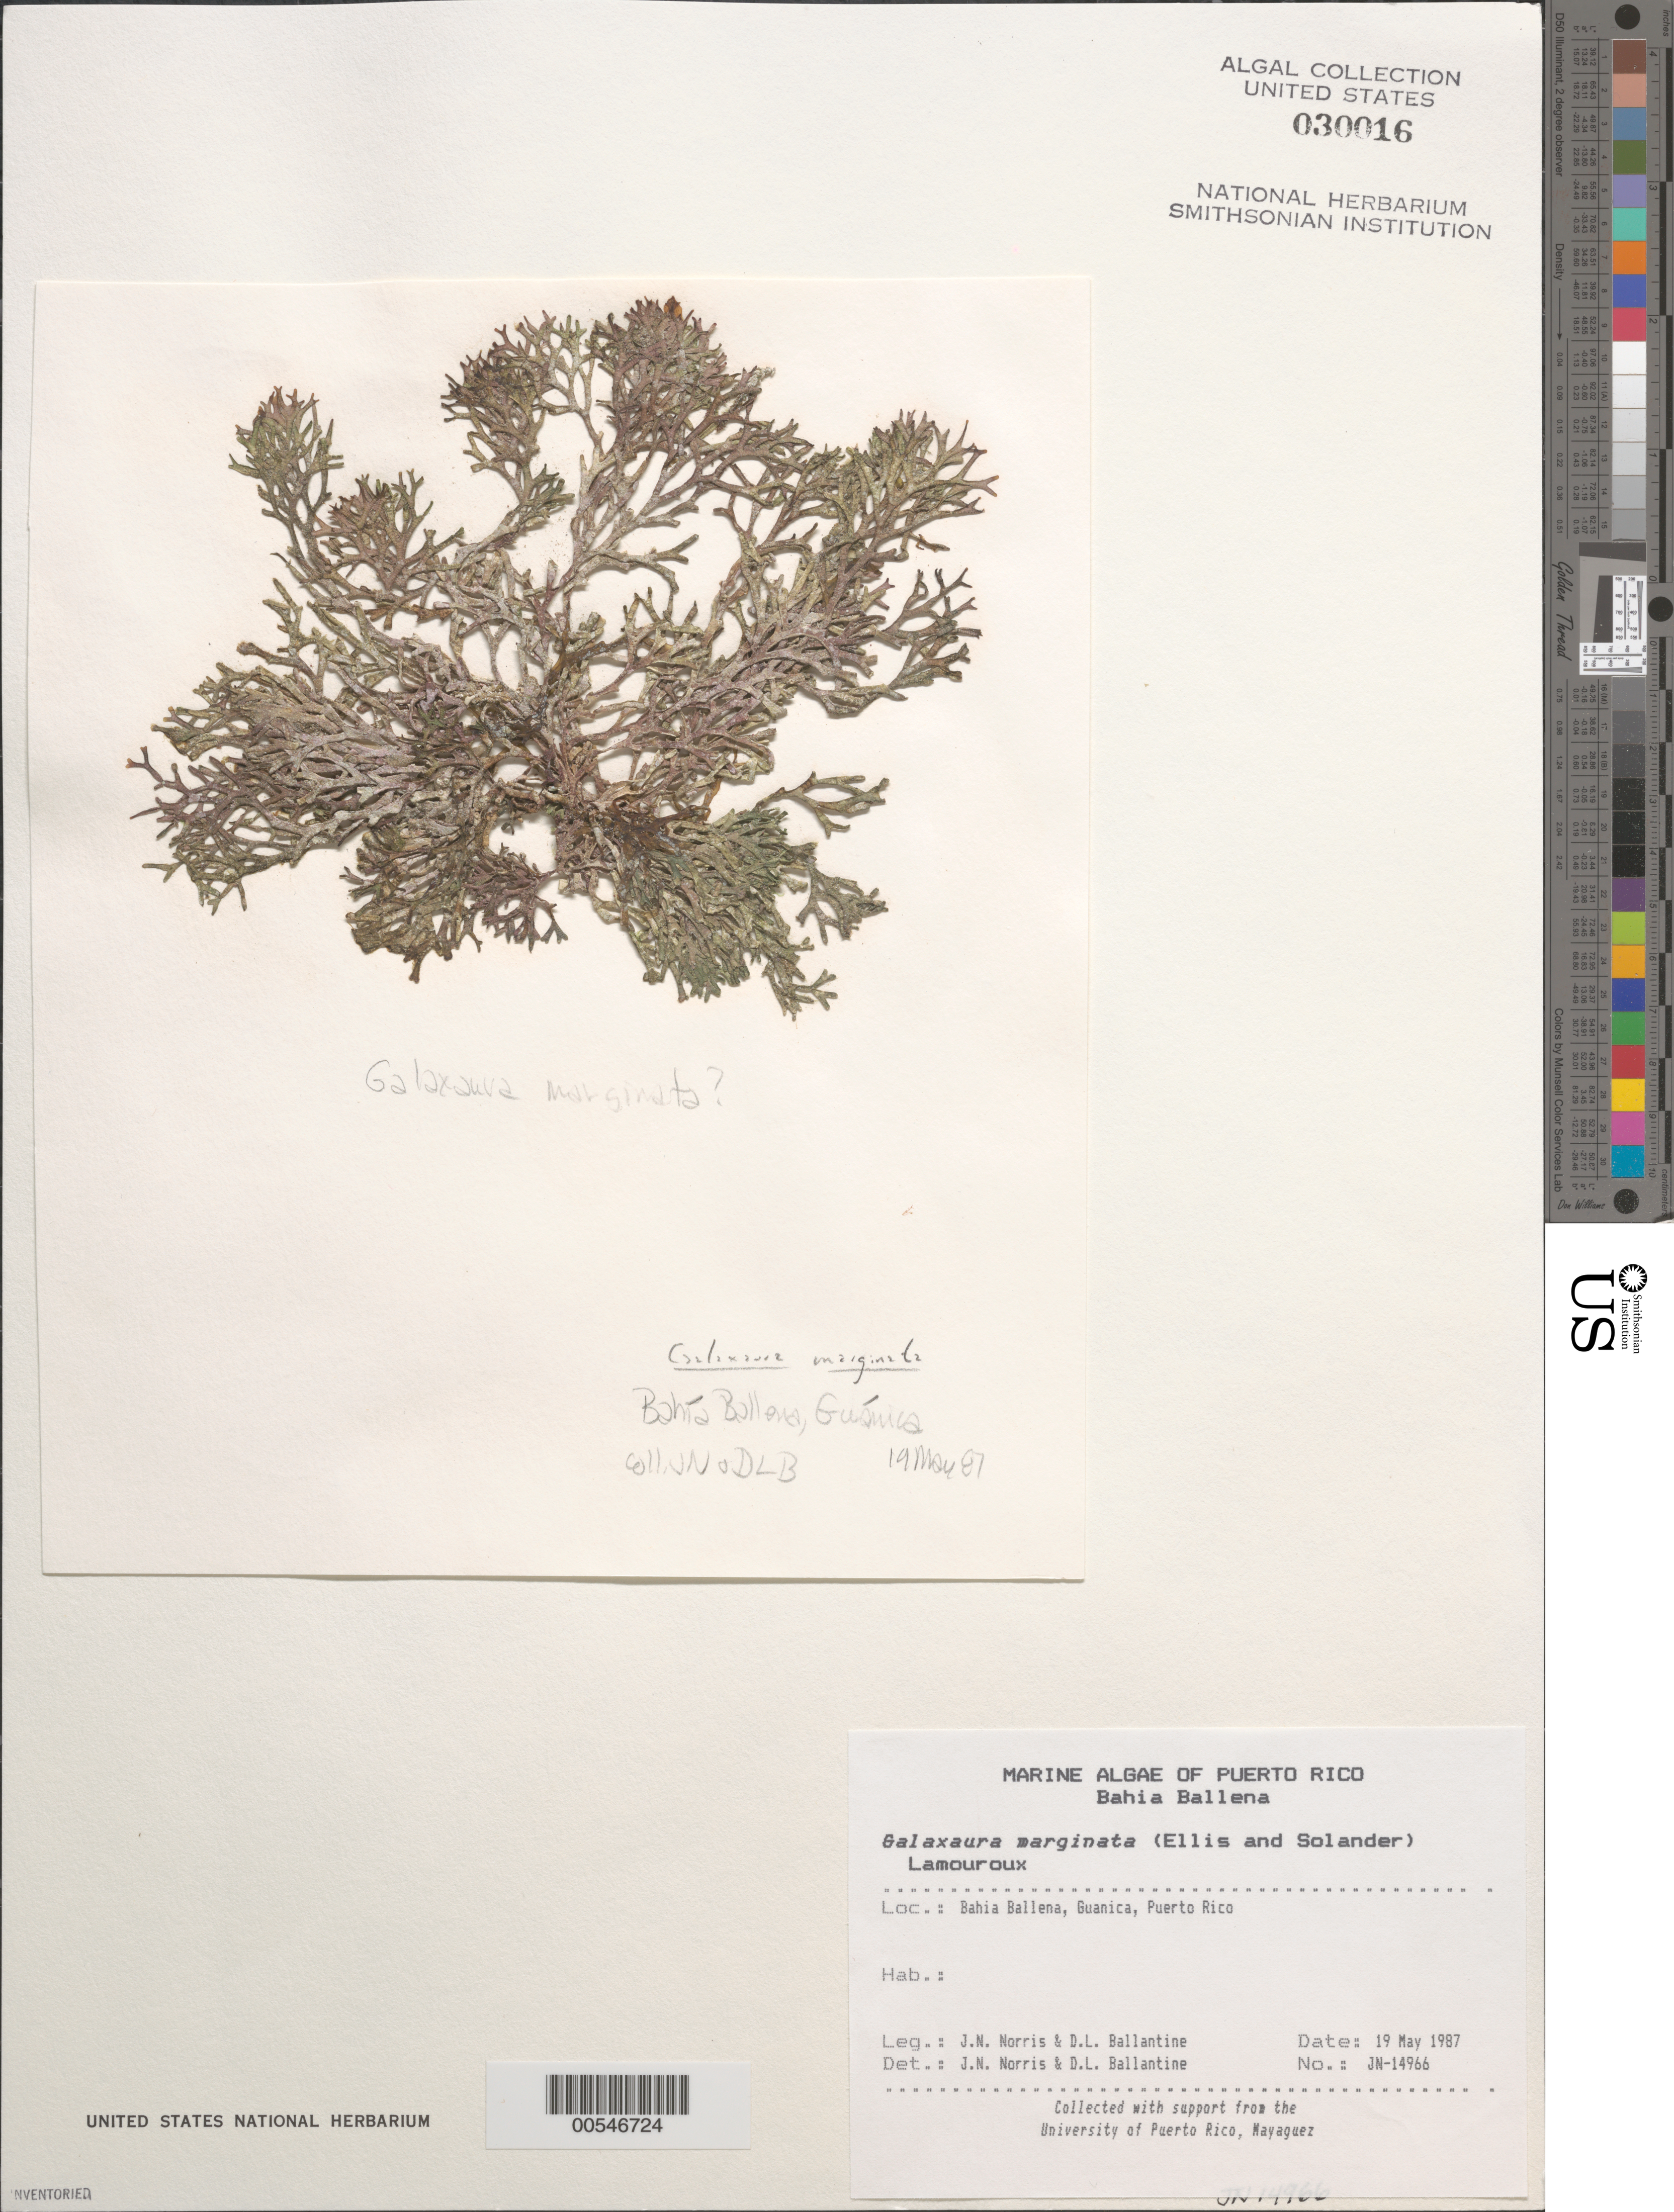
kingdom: Plantae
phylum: Rhodophyta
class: Florideophyceae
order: Nemaliales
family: Galaxauraceae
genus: Galaxaura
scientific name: Galaxaura marginata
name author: (J. Ellis & Sol.) J.V.Lamouroux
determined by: Norris, J. N.; Ballantine, D. L.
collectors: J. N. Norris & D.L. Ballantine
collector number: JN-14966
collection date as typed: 19 May 1987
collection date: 1987-05-19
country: Puerto Rico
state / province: Guanica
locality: Bahia Ballena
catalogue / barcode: US 30016